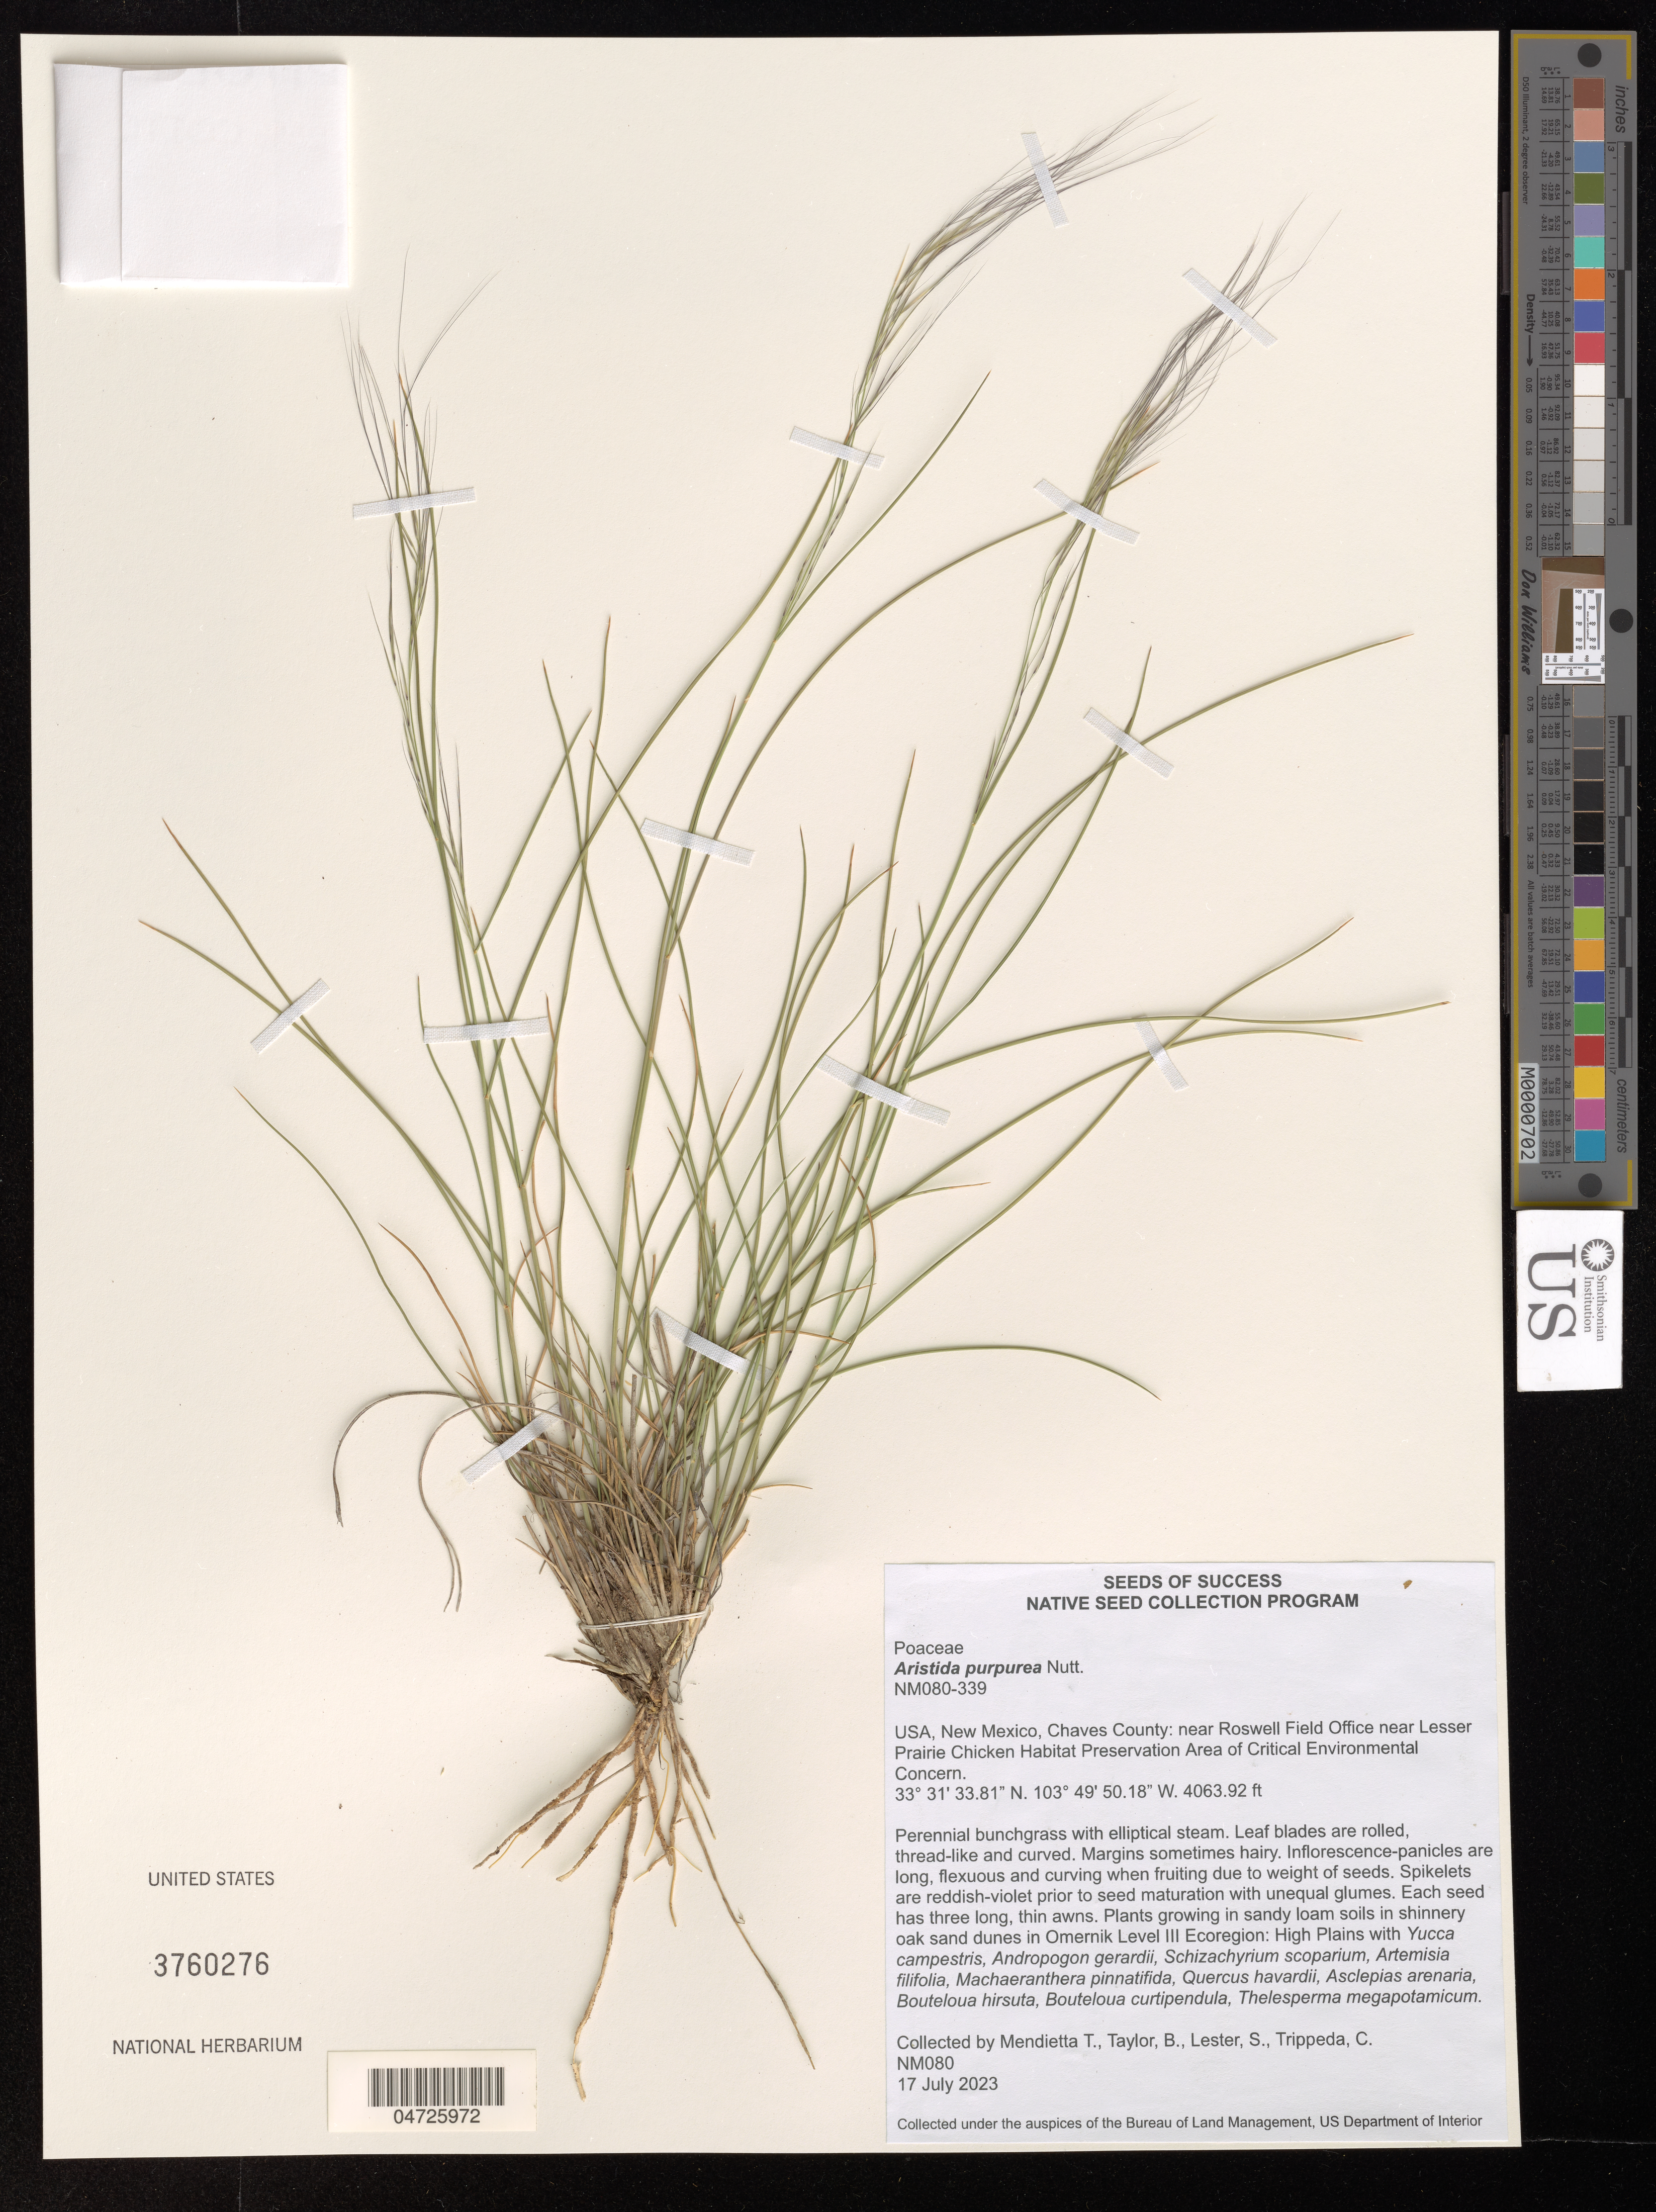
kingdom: Plantae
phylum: Tracheophyta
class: Liliopsida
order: Poales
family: Poaceae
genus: Aristida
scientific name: Aristida purpurea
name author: Nutt.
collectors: T. Mendietta & B. Taylor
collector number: NM080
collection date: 2023-07-17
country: United States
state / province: New Mexico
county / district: Chaves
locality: Chaves County: near Roswell Field Office near Lesser Prairie Chicken Habitat Preservation Area of Critical Environmental Concern.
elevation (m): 1238.68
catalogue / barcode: US 3760276